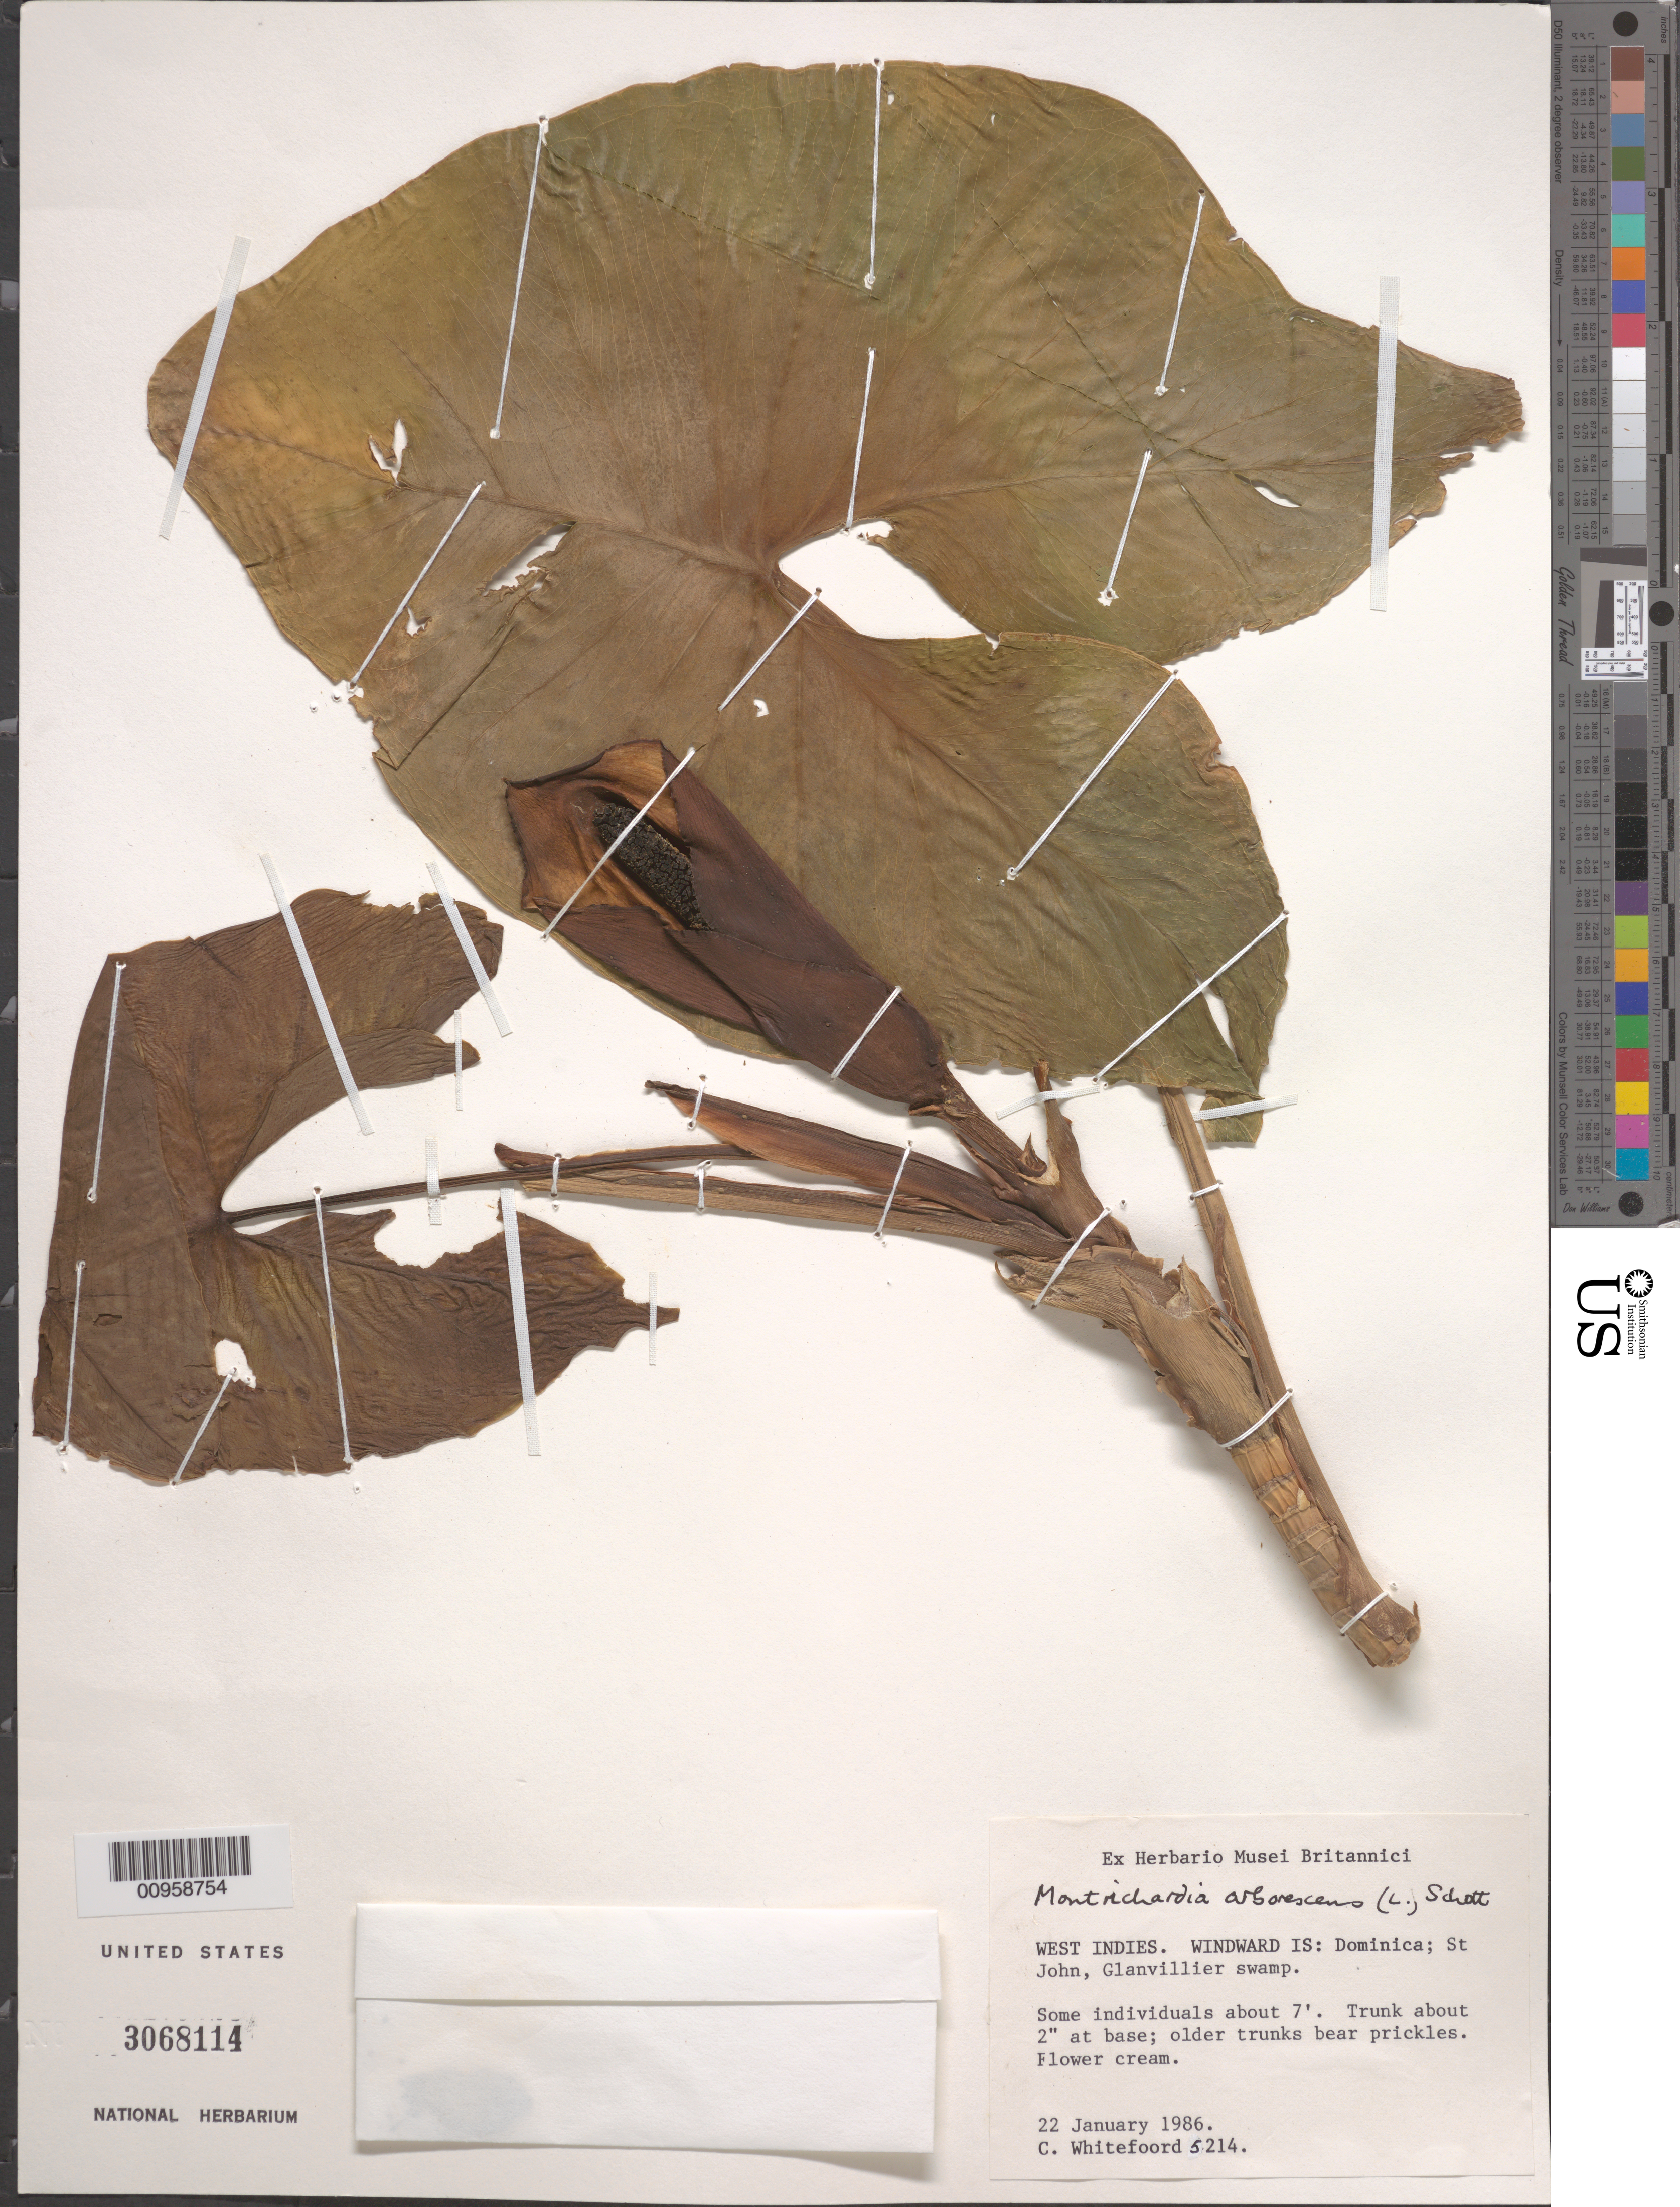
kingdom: Plantae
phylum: Tracheophyta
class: Liliopsida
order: Alismatales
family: Araceae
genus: Montrichardia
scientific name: Montrichardia arborescens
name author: (L.) Schott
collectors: C. Whitefoord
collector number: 5214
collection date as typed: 22 Jan 1986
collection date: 1986-01-22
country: Dominica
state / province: St. John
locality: Glanvillier Swamp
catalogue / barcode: US 3068114